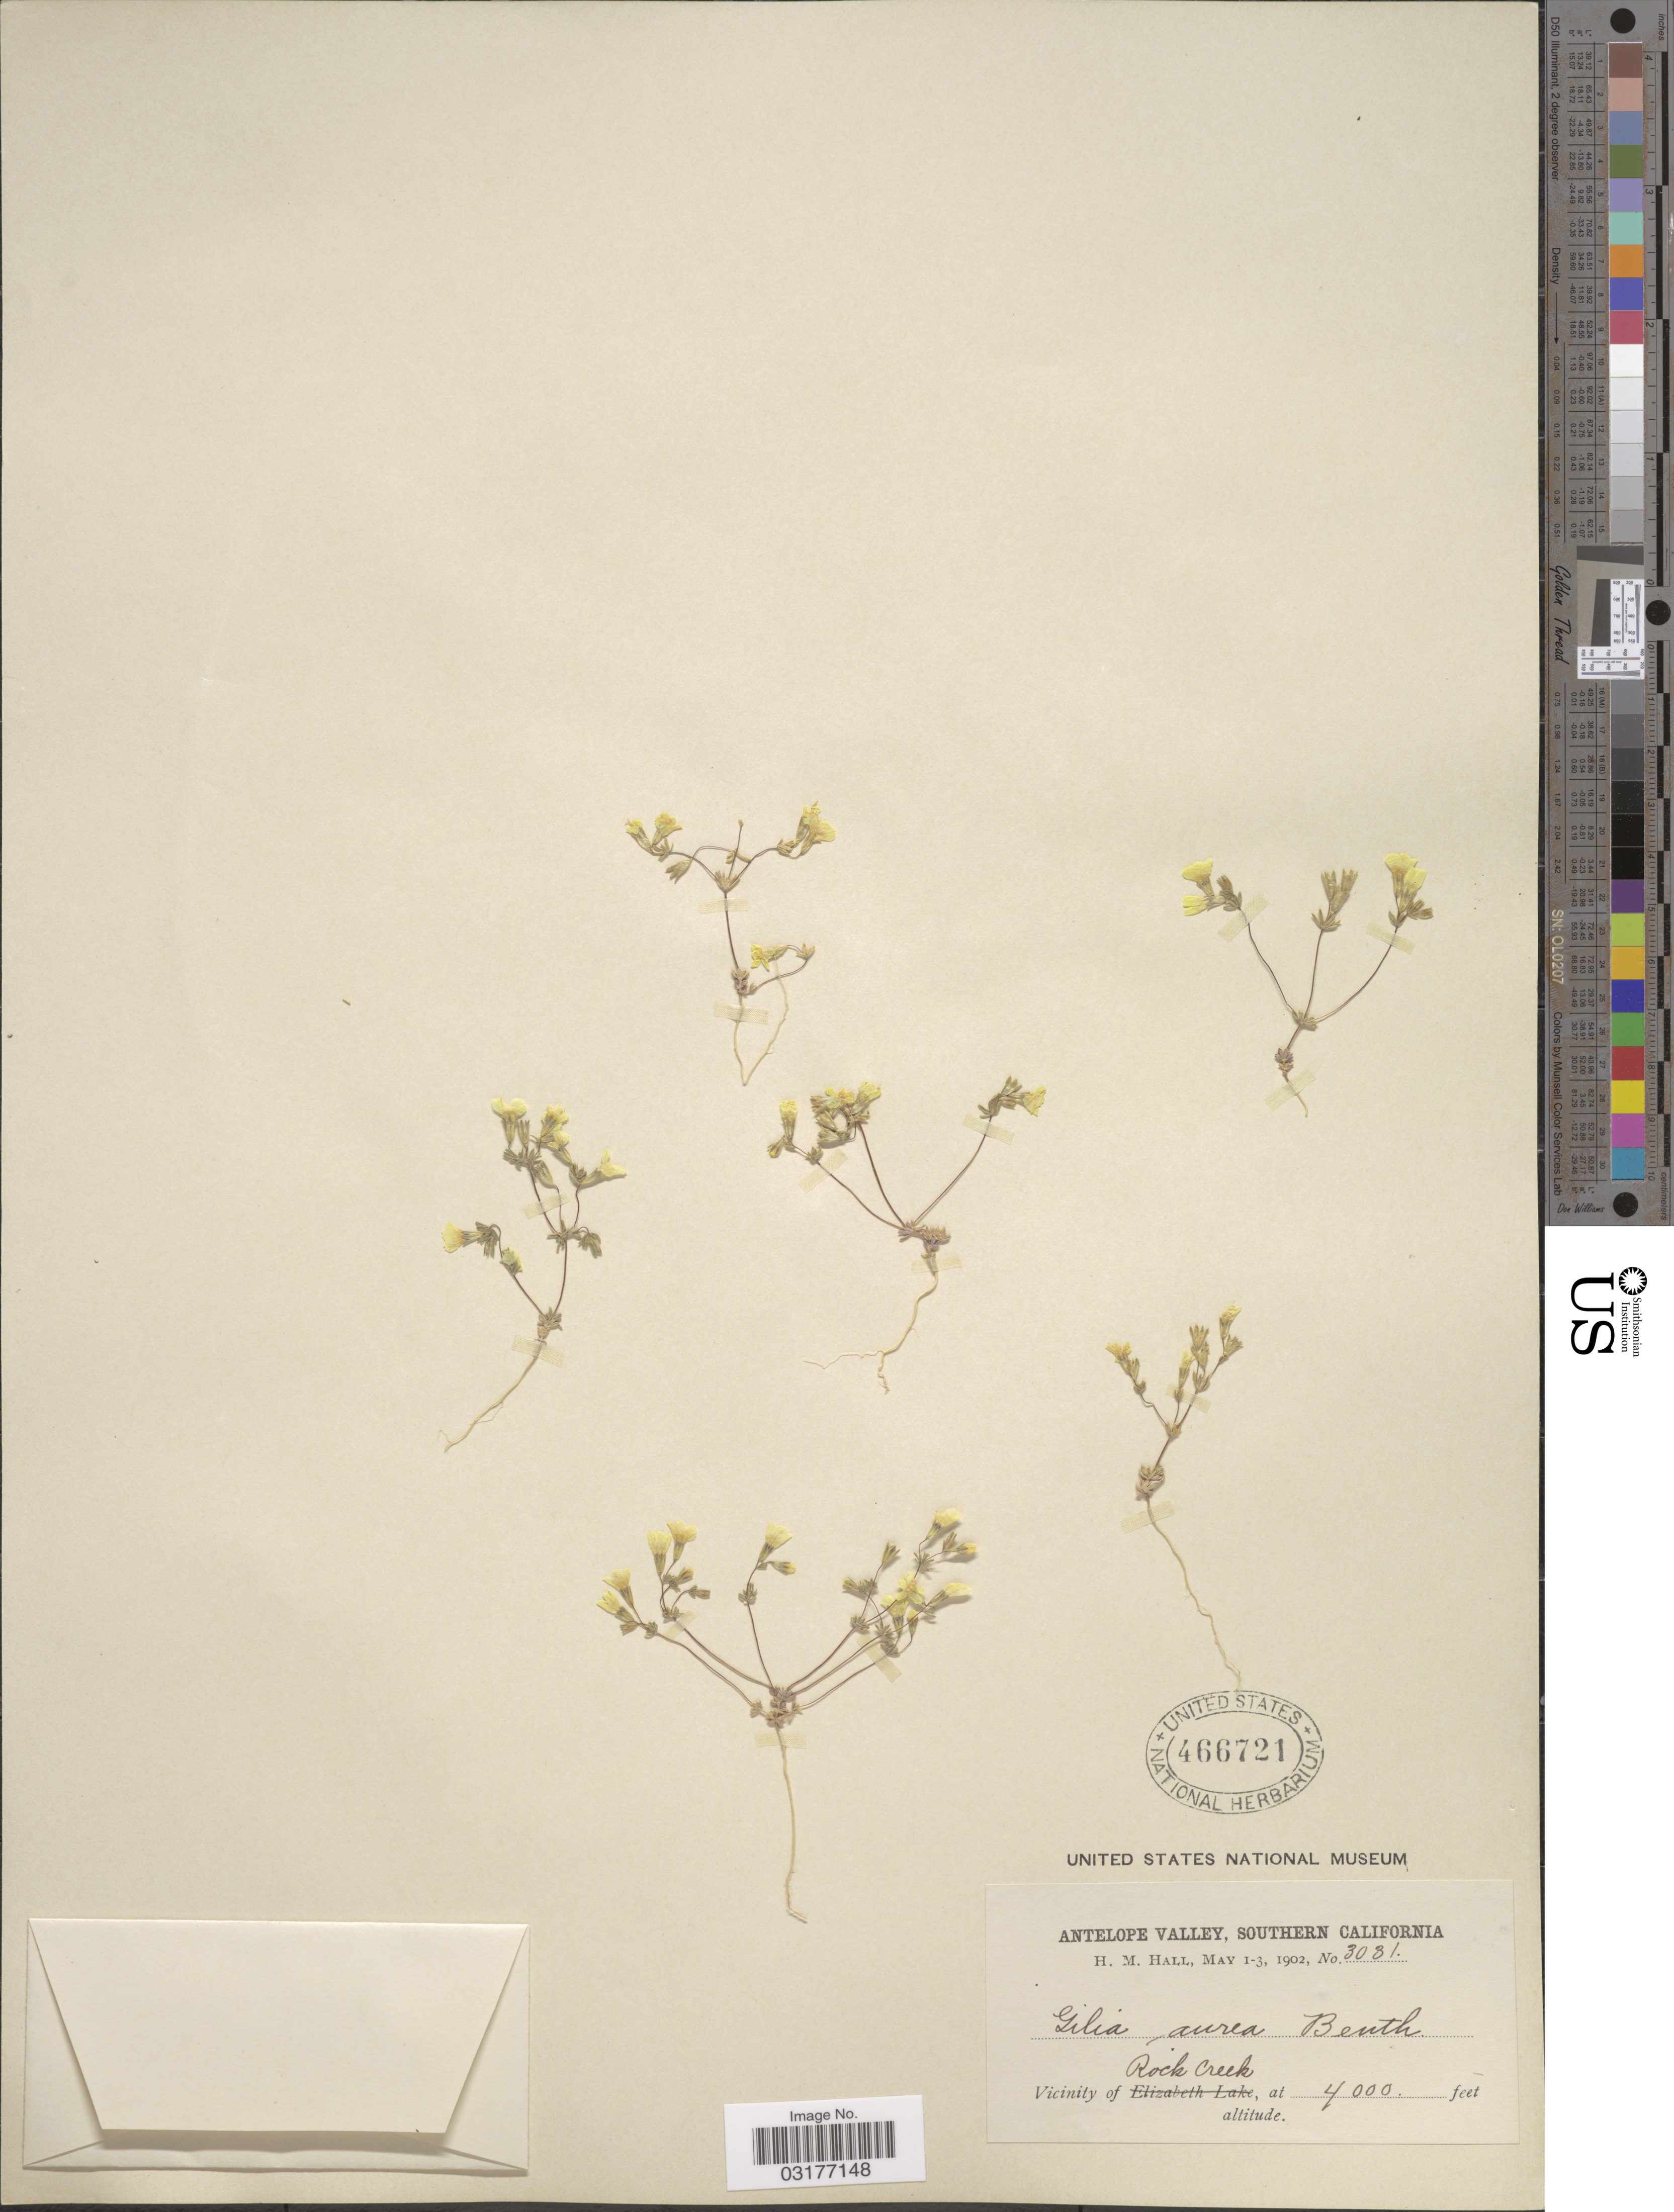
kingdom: Plantae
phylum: Tracheophyta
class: Magnoliopsida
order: Ericales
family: Polemoniaceae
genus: Leptosiphon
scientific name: Leptosiphon chrysanthus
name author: J.M. Porter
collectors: H. M. Hall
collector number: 3031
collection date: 1902-05-01/1902-05-03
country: United States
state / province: California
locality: Antelope Valley, Southern California. Vicinity of Rock Creek.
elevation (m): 1219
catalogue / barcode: US 466721